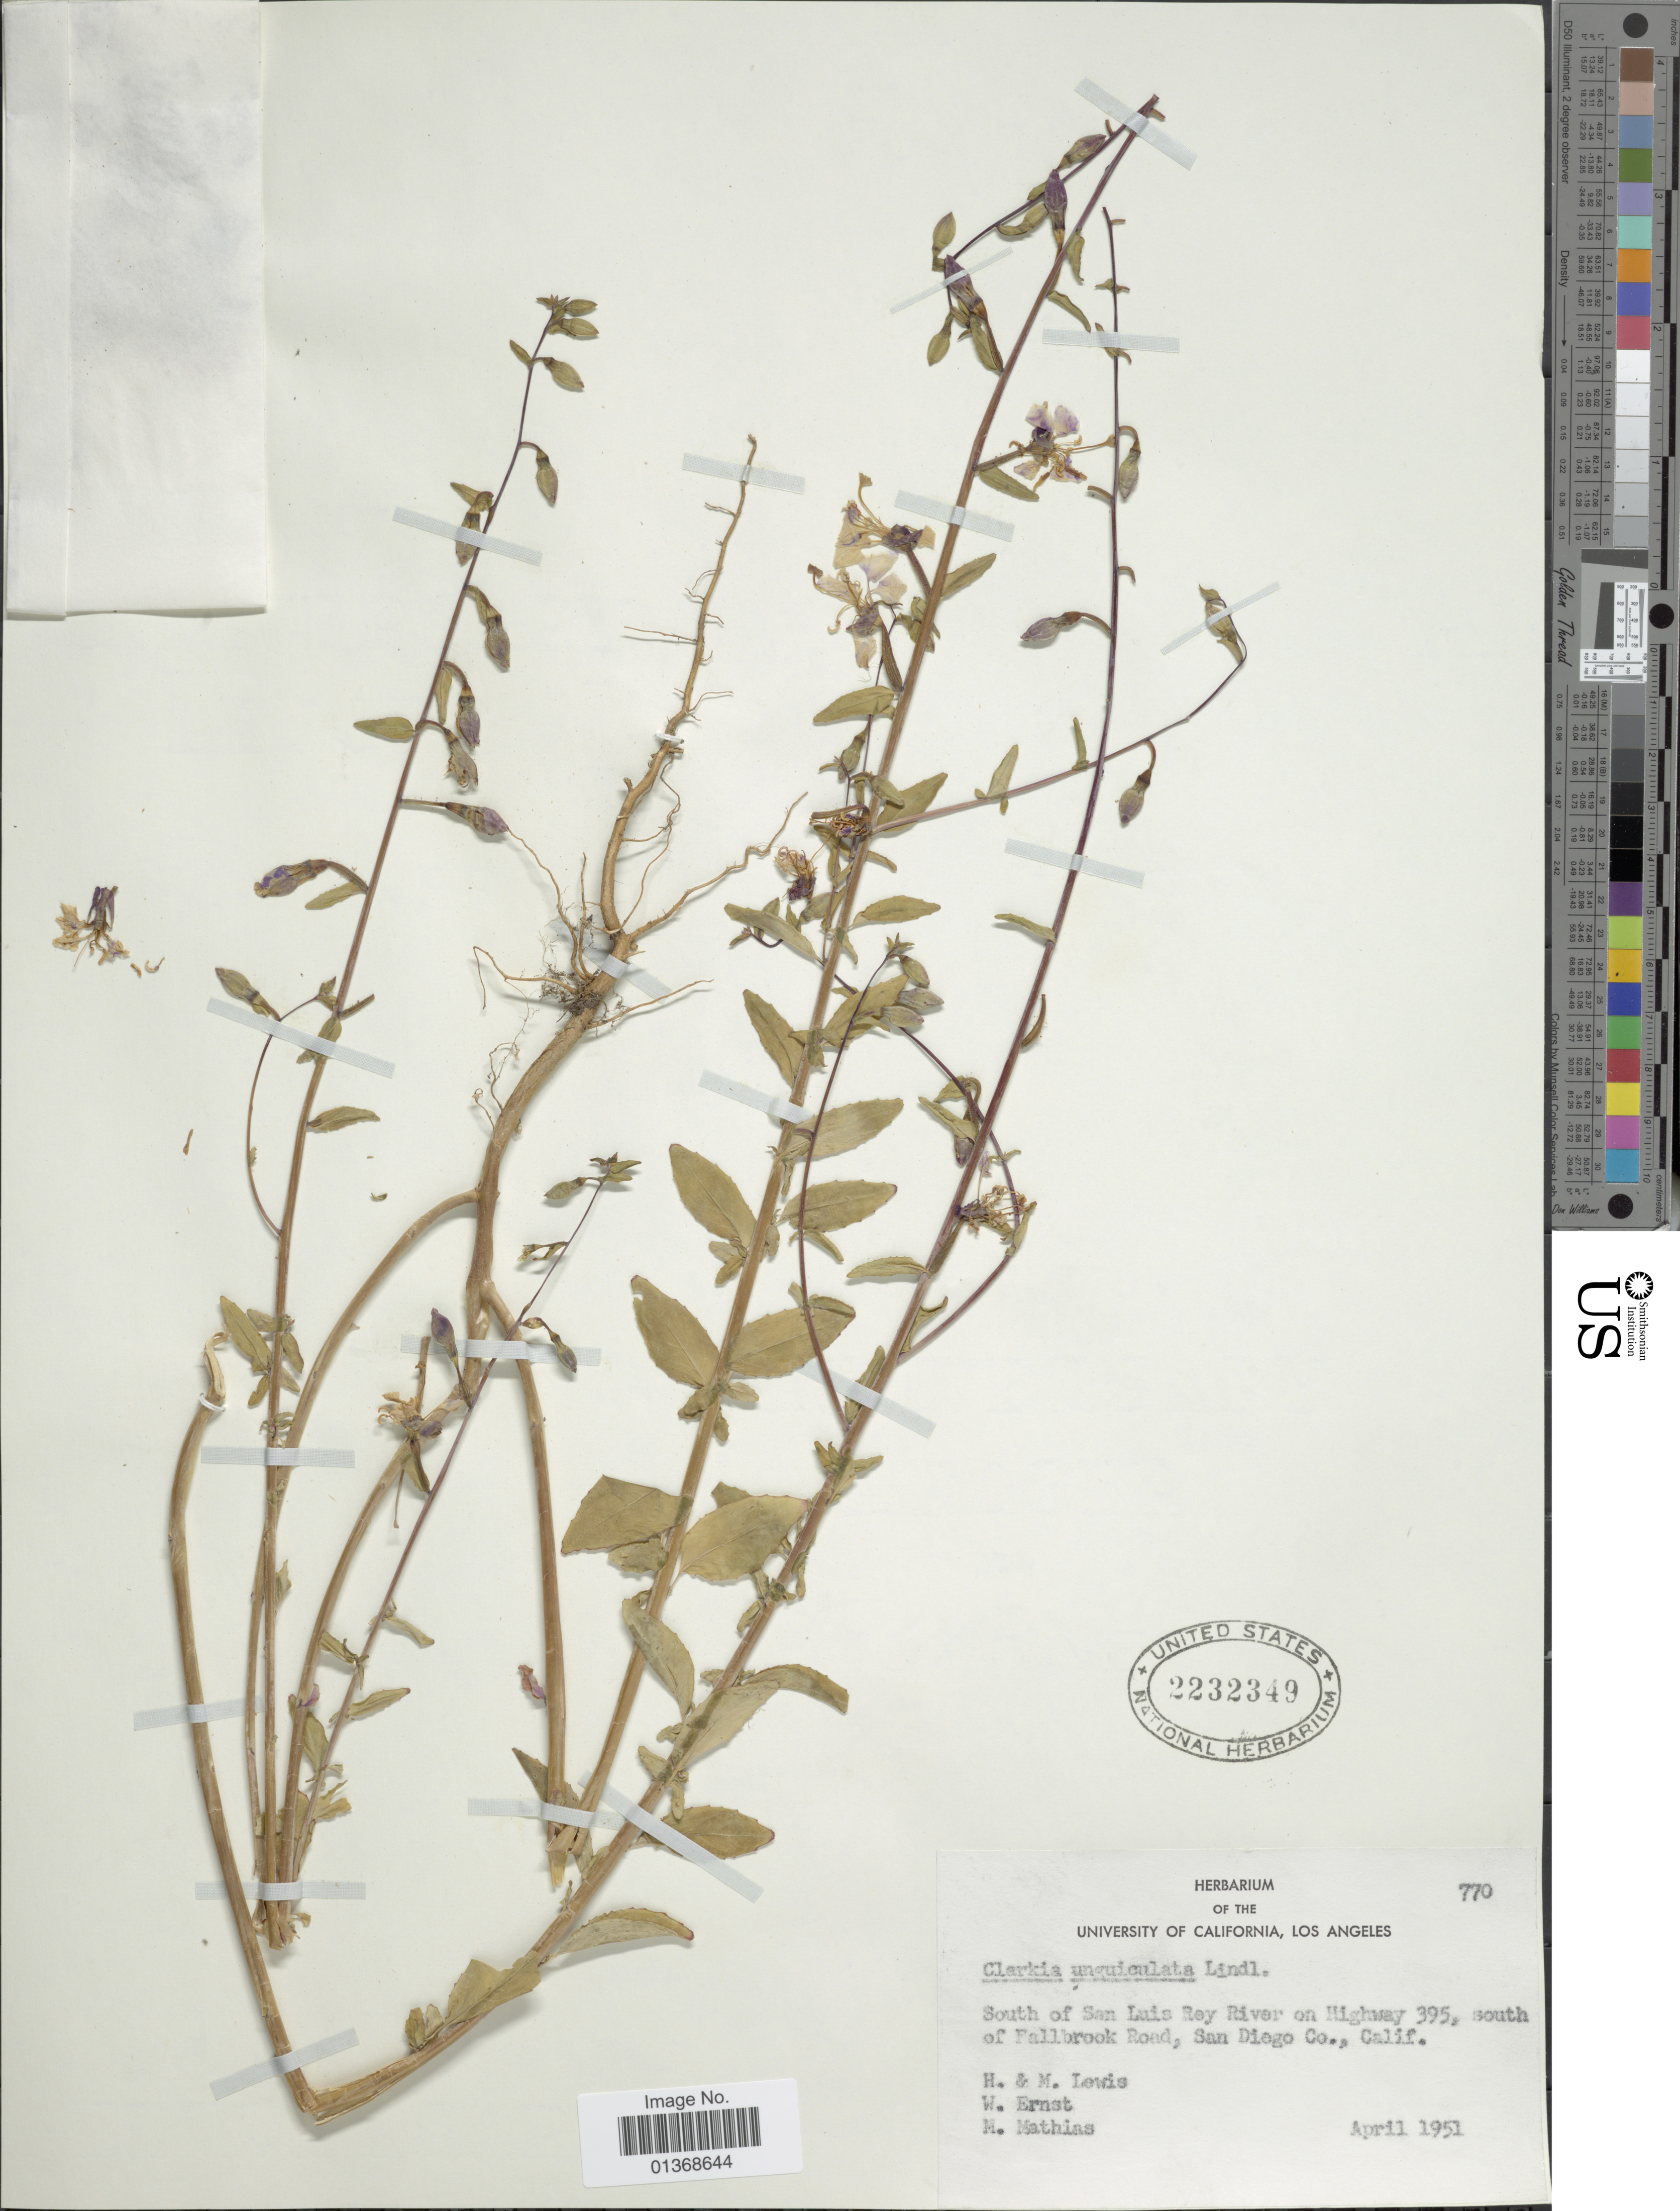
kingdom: Plantae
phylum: Tracheophyta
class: Magnoliopsida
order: Myrtales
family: Onagraceae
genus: Clarkia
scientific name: Clarkia unguiculata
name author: Lindl.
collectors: H. Lewis, M. Lewis, W. R. Ernst & M. Mathias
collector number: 770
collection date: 1951-04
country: United States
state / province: California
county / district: San Diego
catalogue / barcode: US 2232349